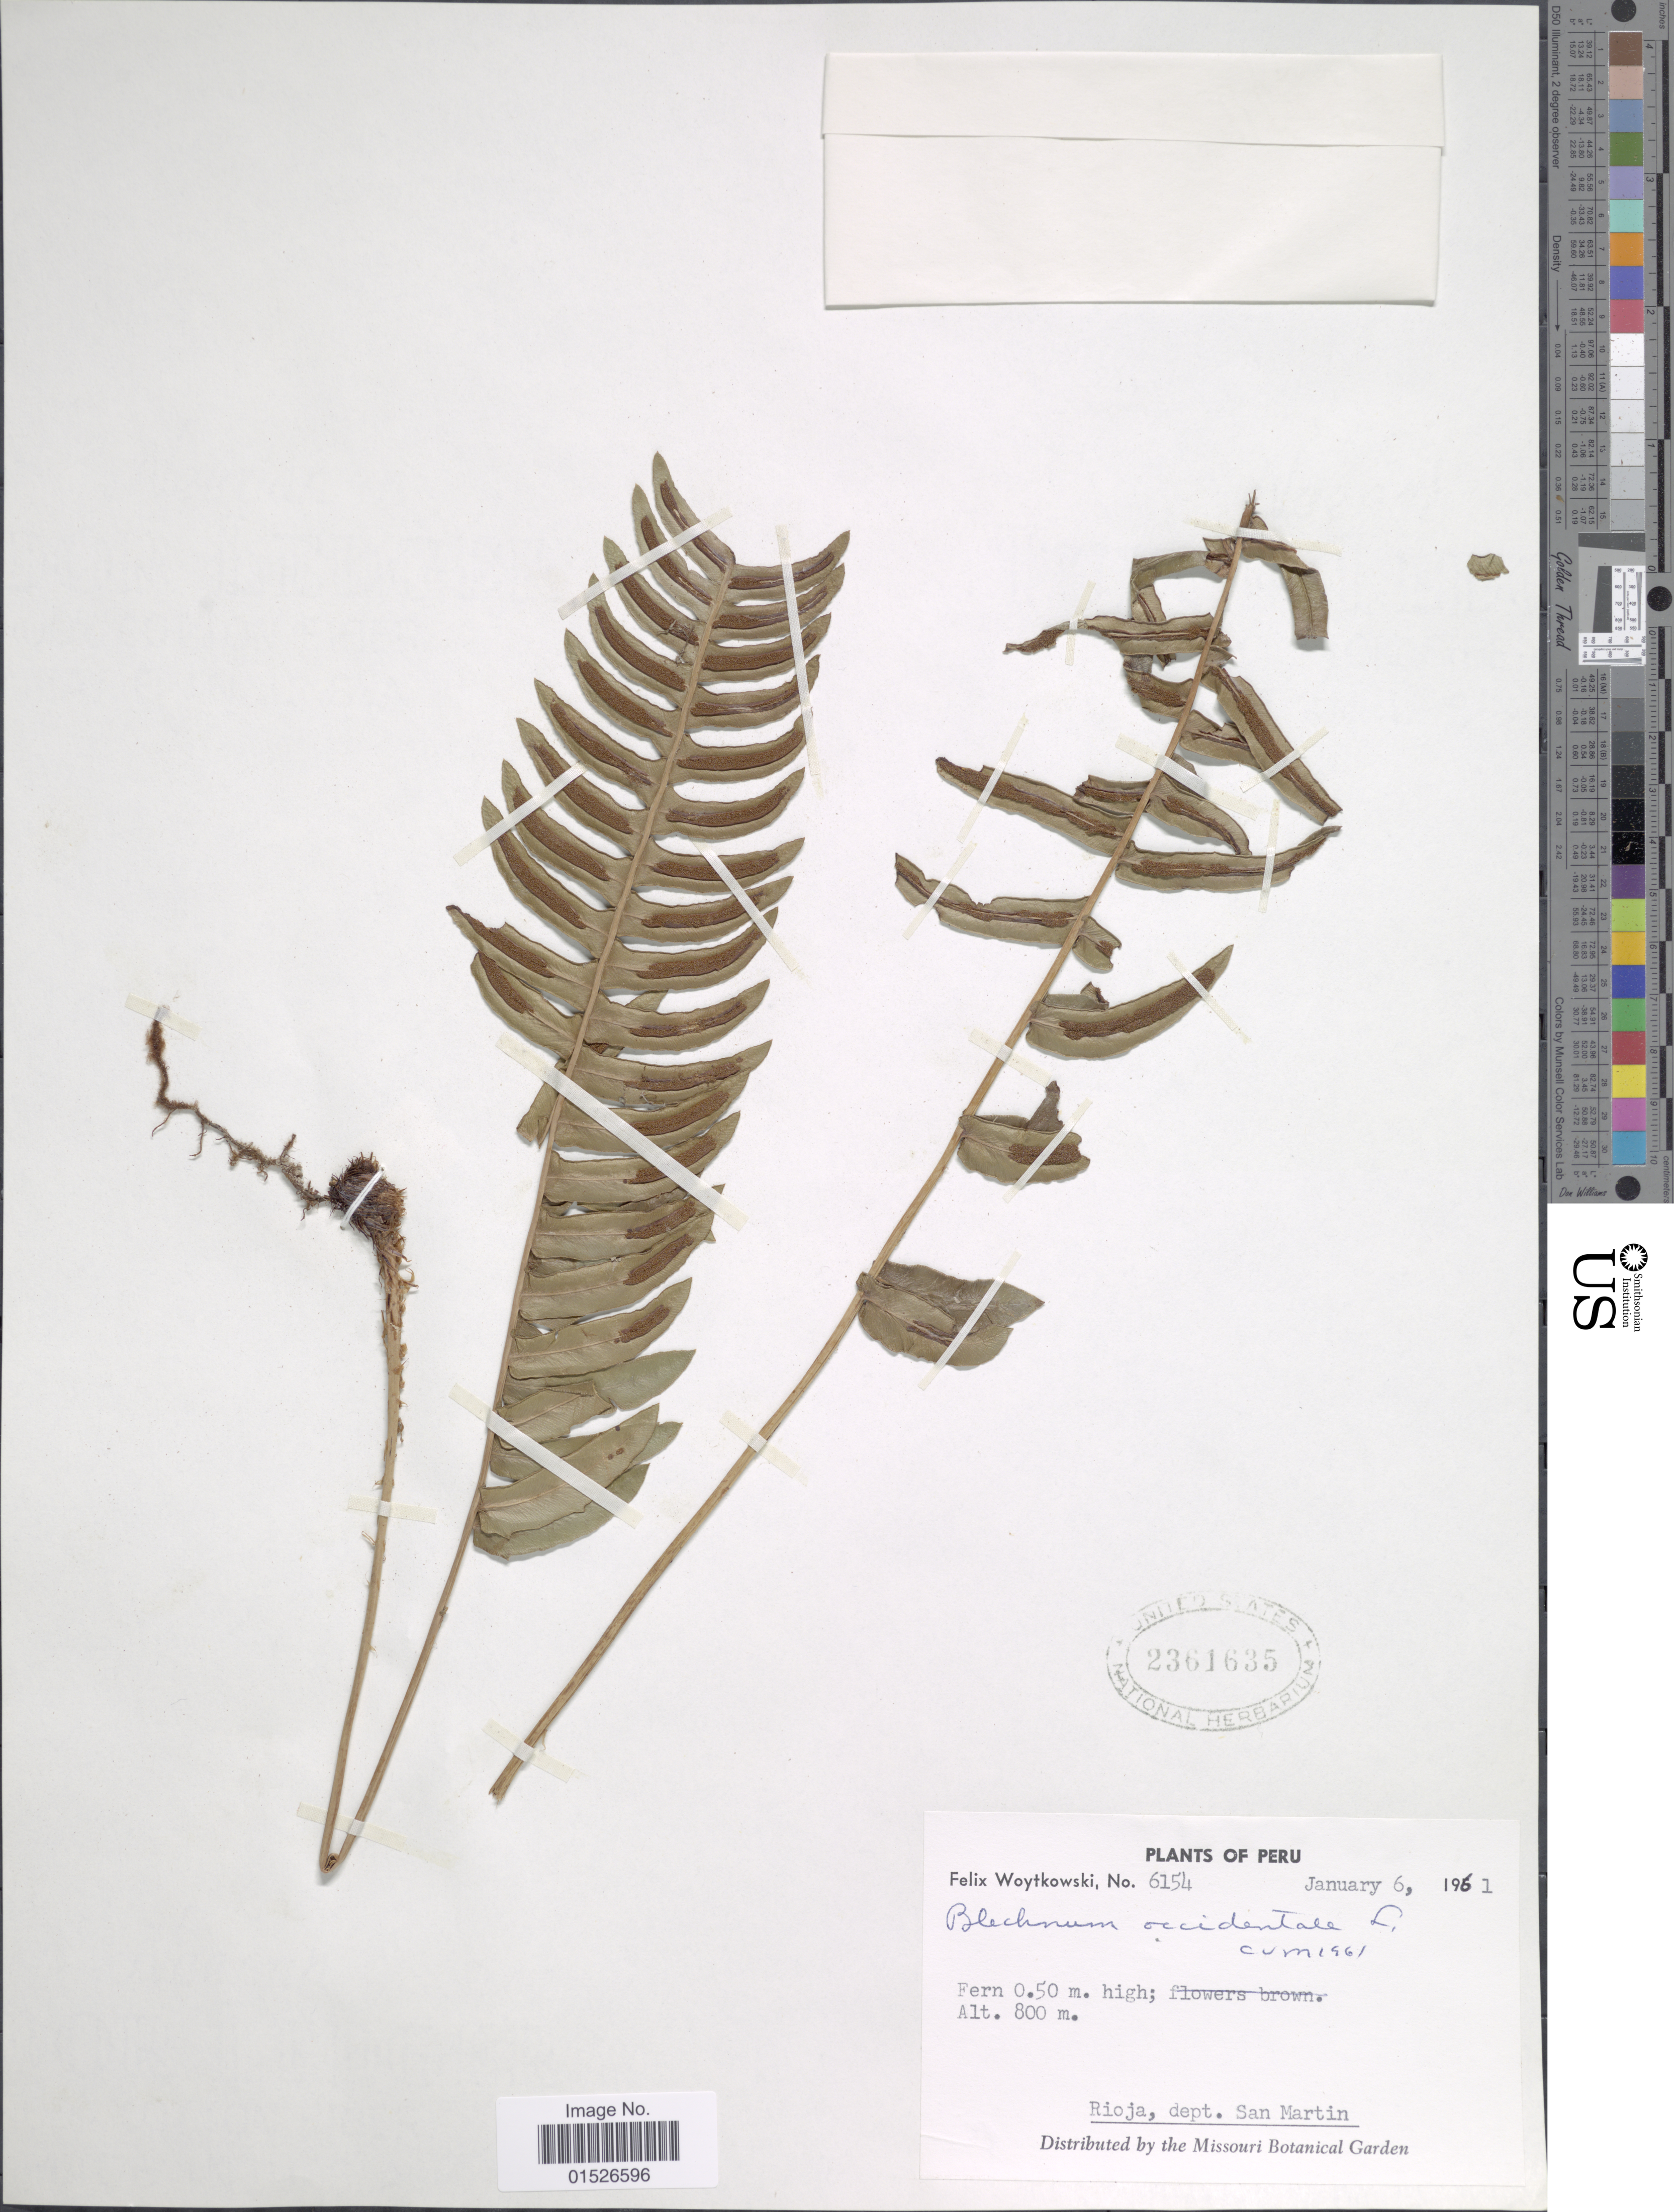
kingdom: Plantae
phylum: Tracheophyta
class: Polypodiopsida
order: Polypodiales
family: Blechnaceae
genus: Blechnum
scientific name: Blechnum occidentale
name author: L.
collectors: F. Woytkowski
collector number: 6154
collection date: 1961-01-06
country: Peru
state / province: San Martín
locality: Rioja, dept. San Martin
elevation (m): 800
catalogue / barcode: US 2361635